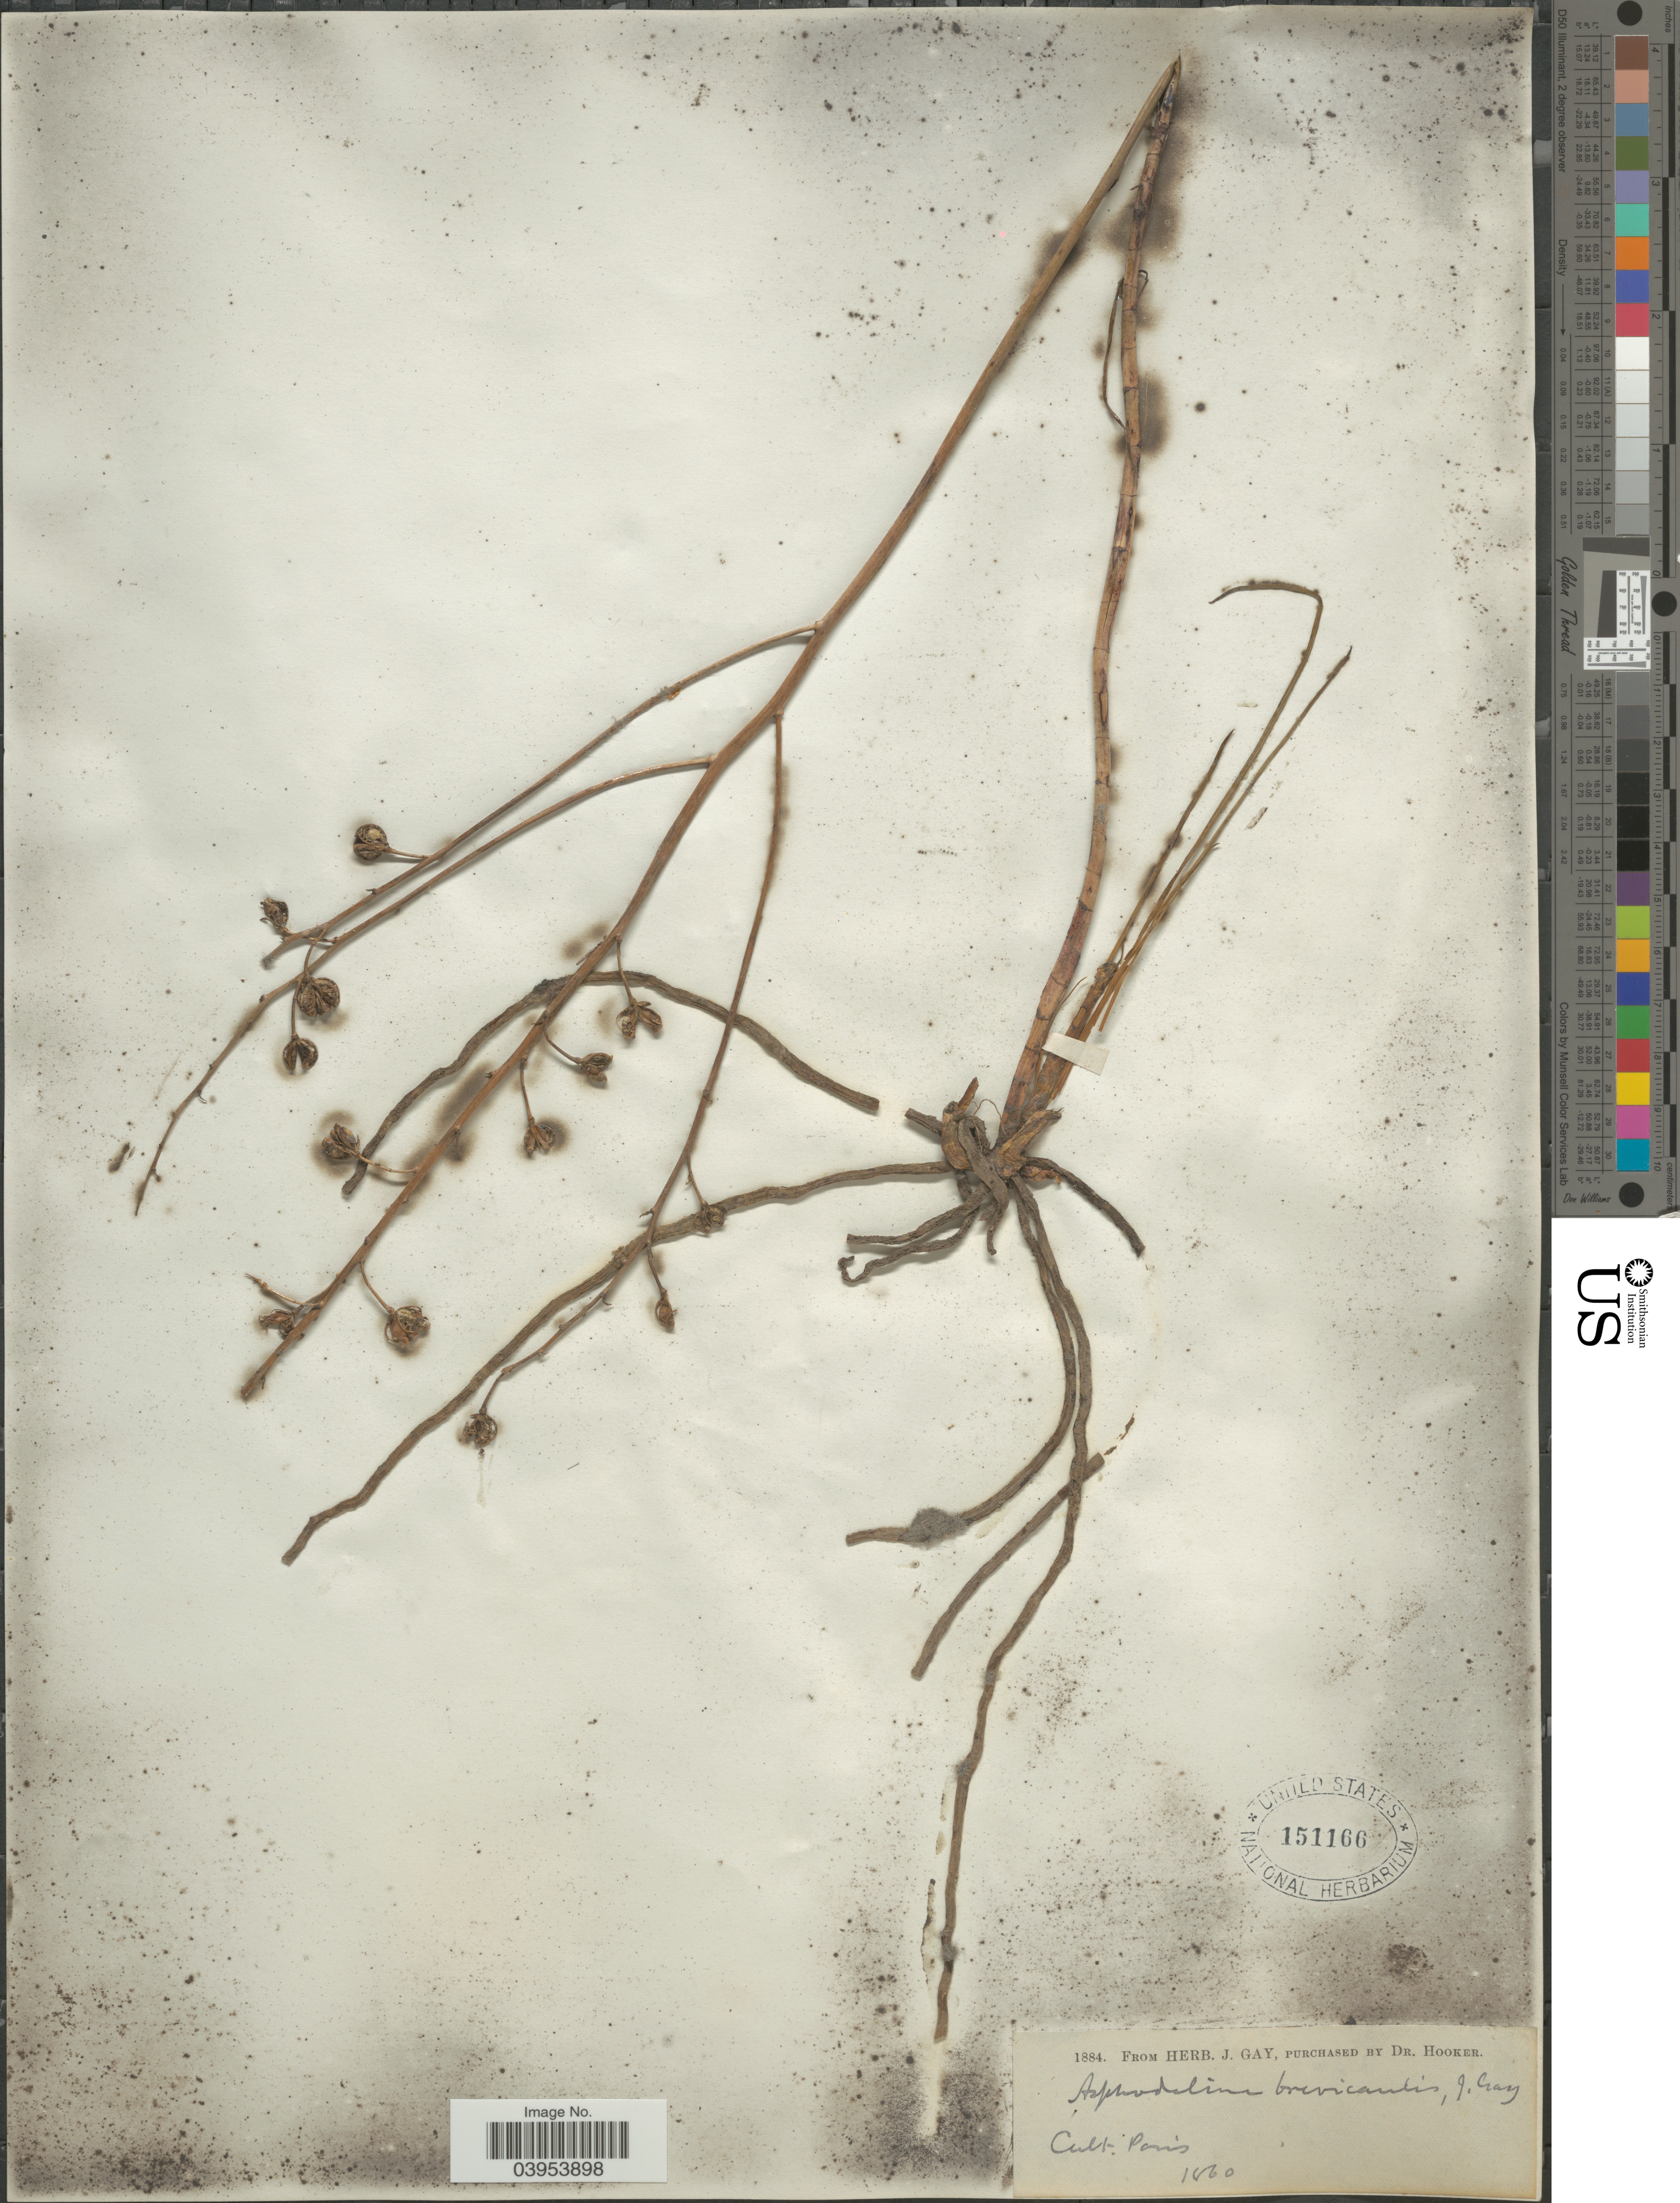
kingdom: Plantae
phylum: Tracheophyta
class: Liliopsida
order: Asparagales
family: Asphodelaceae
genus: Asphodeline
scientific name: Asphodeline brevicaulis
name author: J. Gay ex Baker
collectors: ex herb. J. Gay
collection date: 1860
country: France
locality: Paris.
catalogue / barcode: US 151166